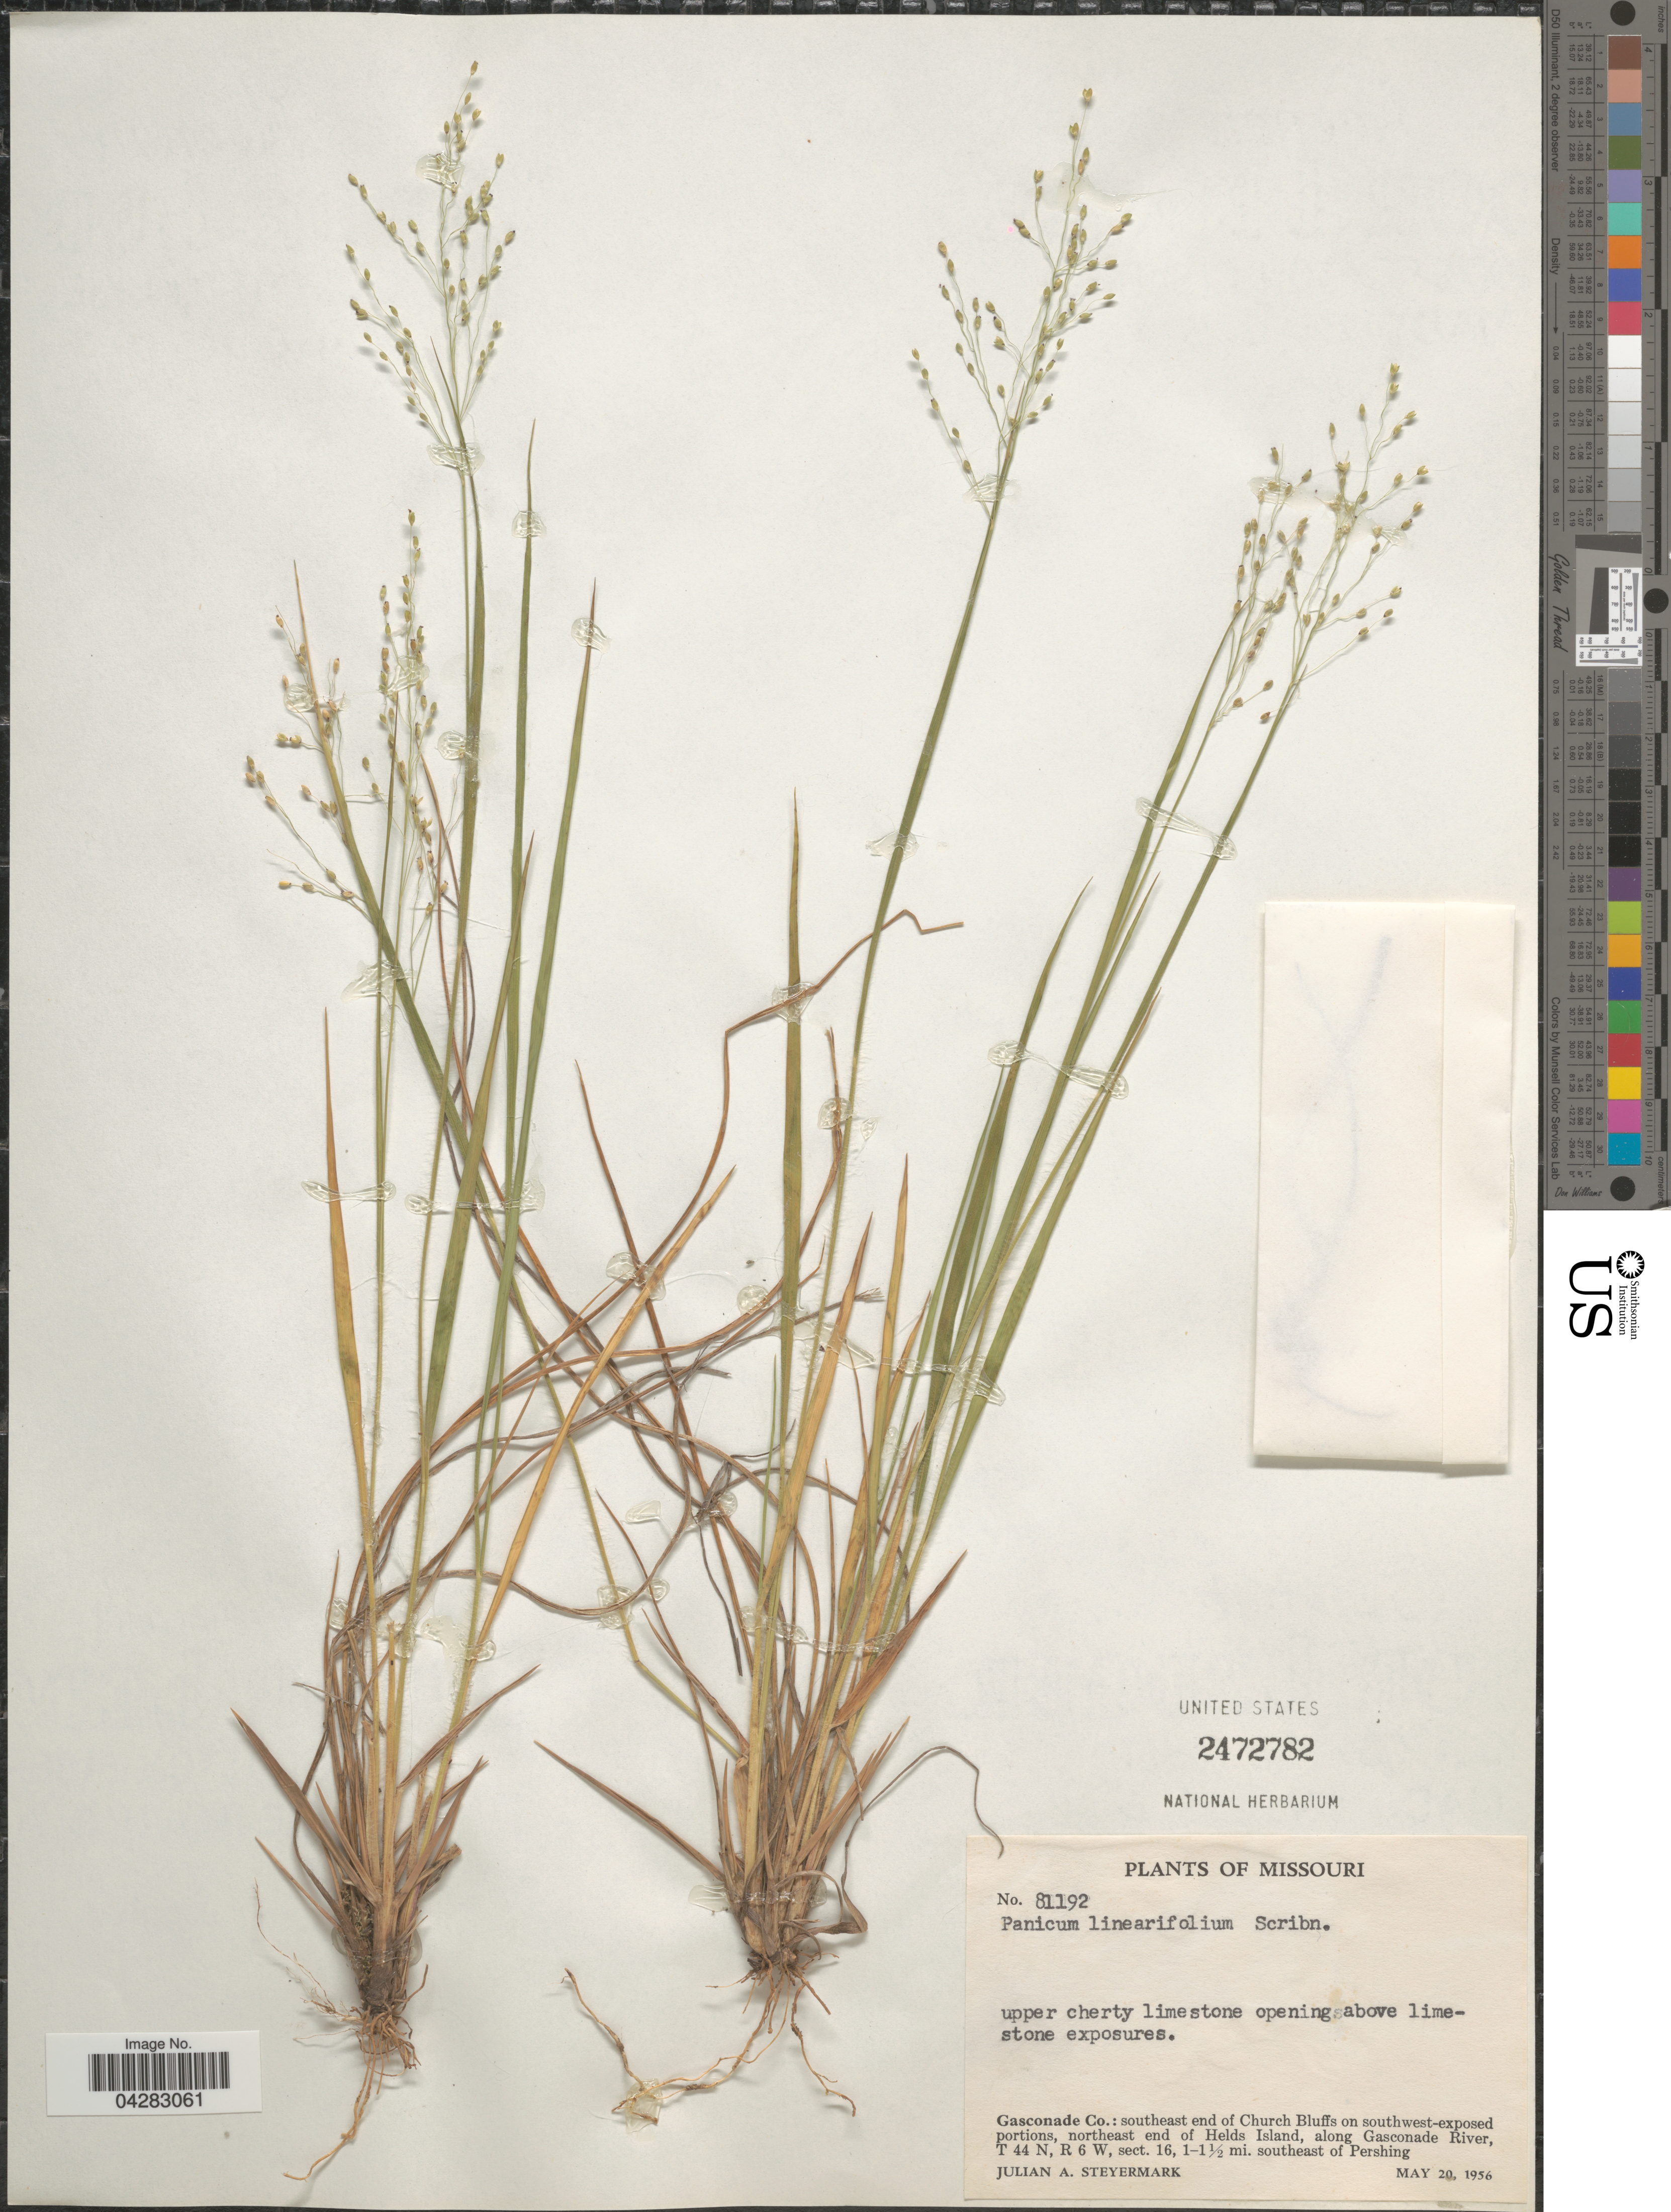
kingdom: Plantae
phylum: Tracheophyta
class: Liliopsida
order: Poales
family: Poaceae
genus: Dichanthelium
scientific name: Dichanthelium linearifolium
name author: (Scribn.) Gould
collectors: J. Steyermark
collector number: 81192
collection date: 1956-05-20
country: United States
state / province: Missouri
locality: Upper cherty limestone opening above limestone exposures. Gasconade Co.: southeast end of Church Bluffs on southwest-exposed portions, northeast end of Helds Island, along Gasconade River, T 44 N, R 6 W, sect. 16, 1-1½ mi. southeast of Pershing.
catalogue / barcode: US 2472782